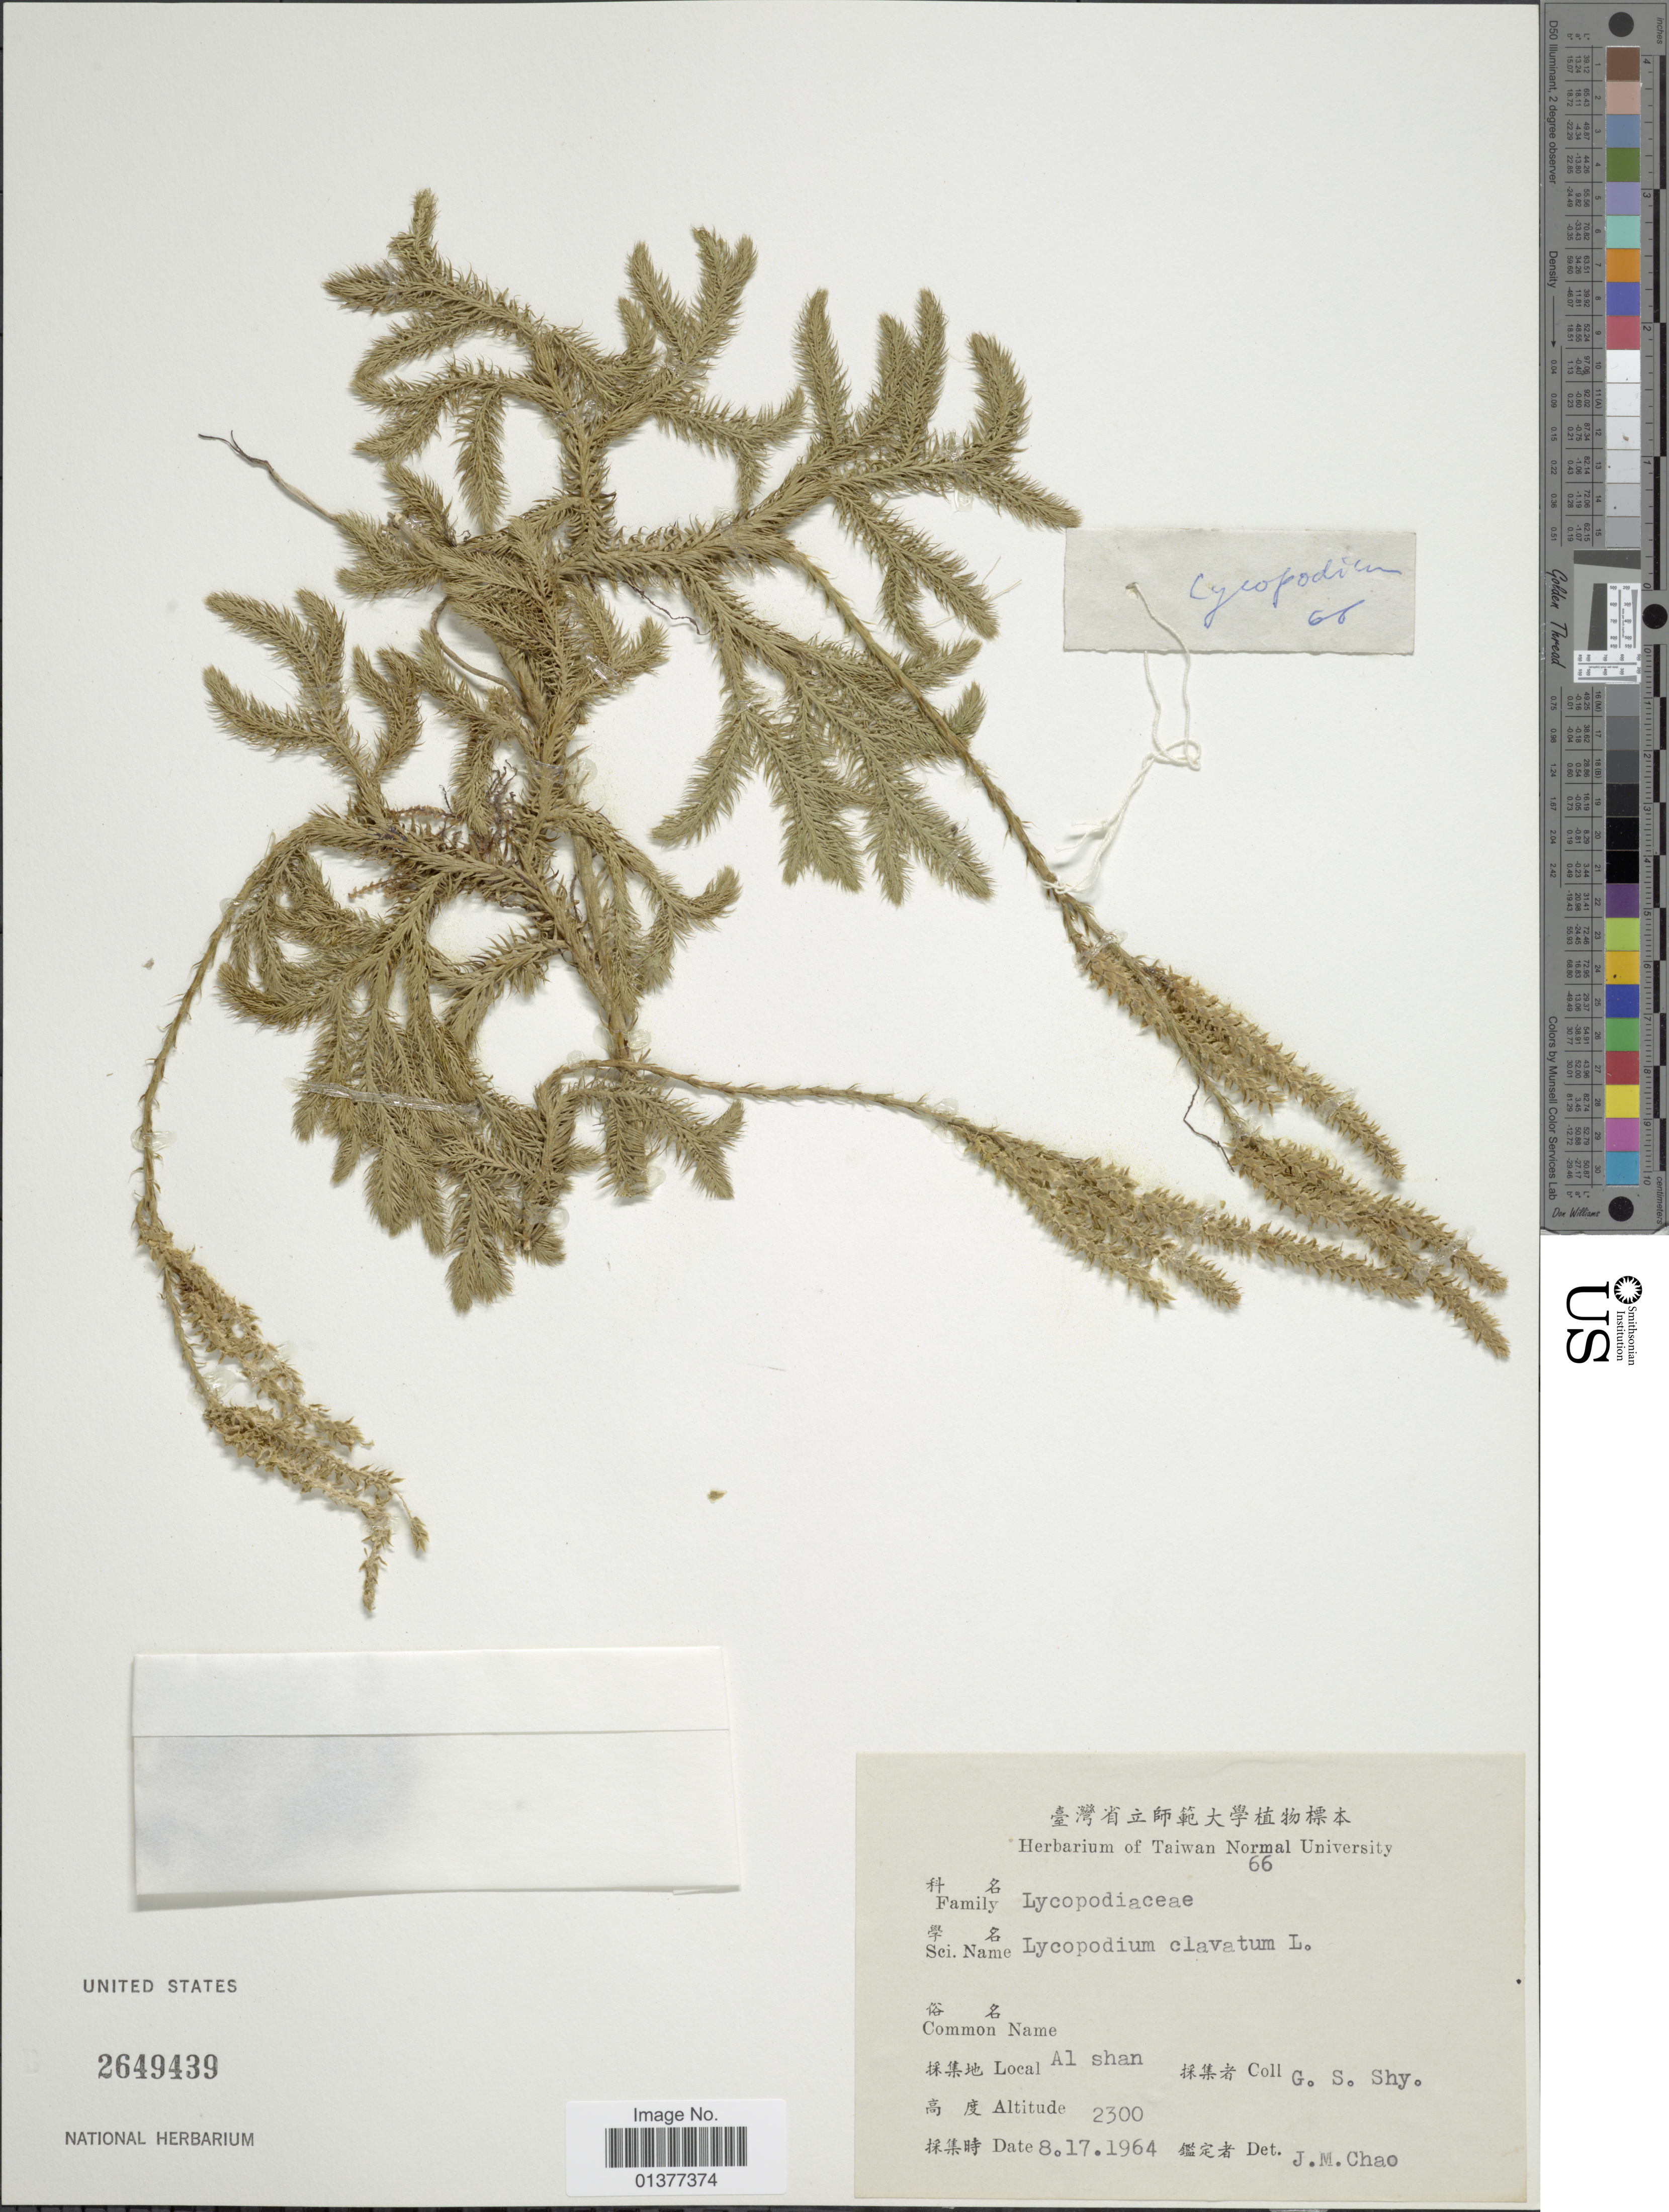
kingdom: Plantae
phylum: Tracheophyta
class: Lycopodiopsida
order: Lycopodiales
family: Lycopodiaceae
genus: Lycopodium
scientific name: Lycopodium clavatum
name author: L.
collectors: G. Shy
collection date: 1964-08-17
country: Taiwan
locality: Al shan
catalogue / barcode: US 2649439